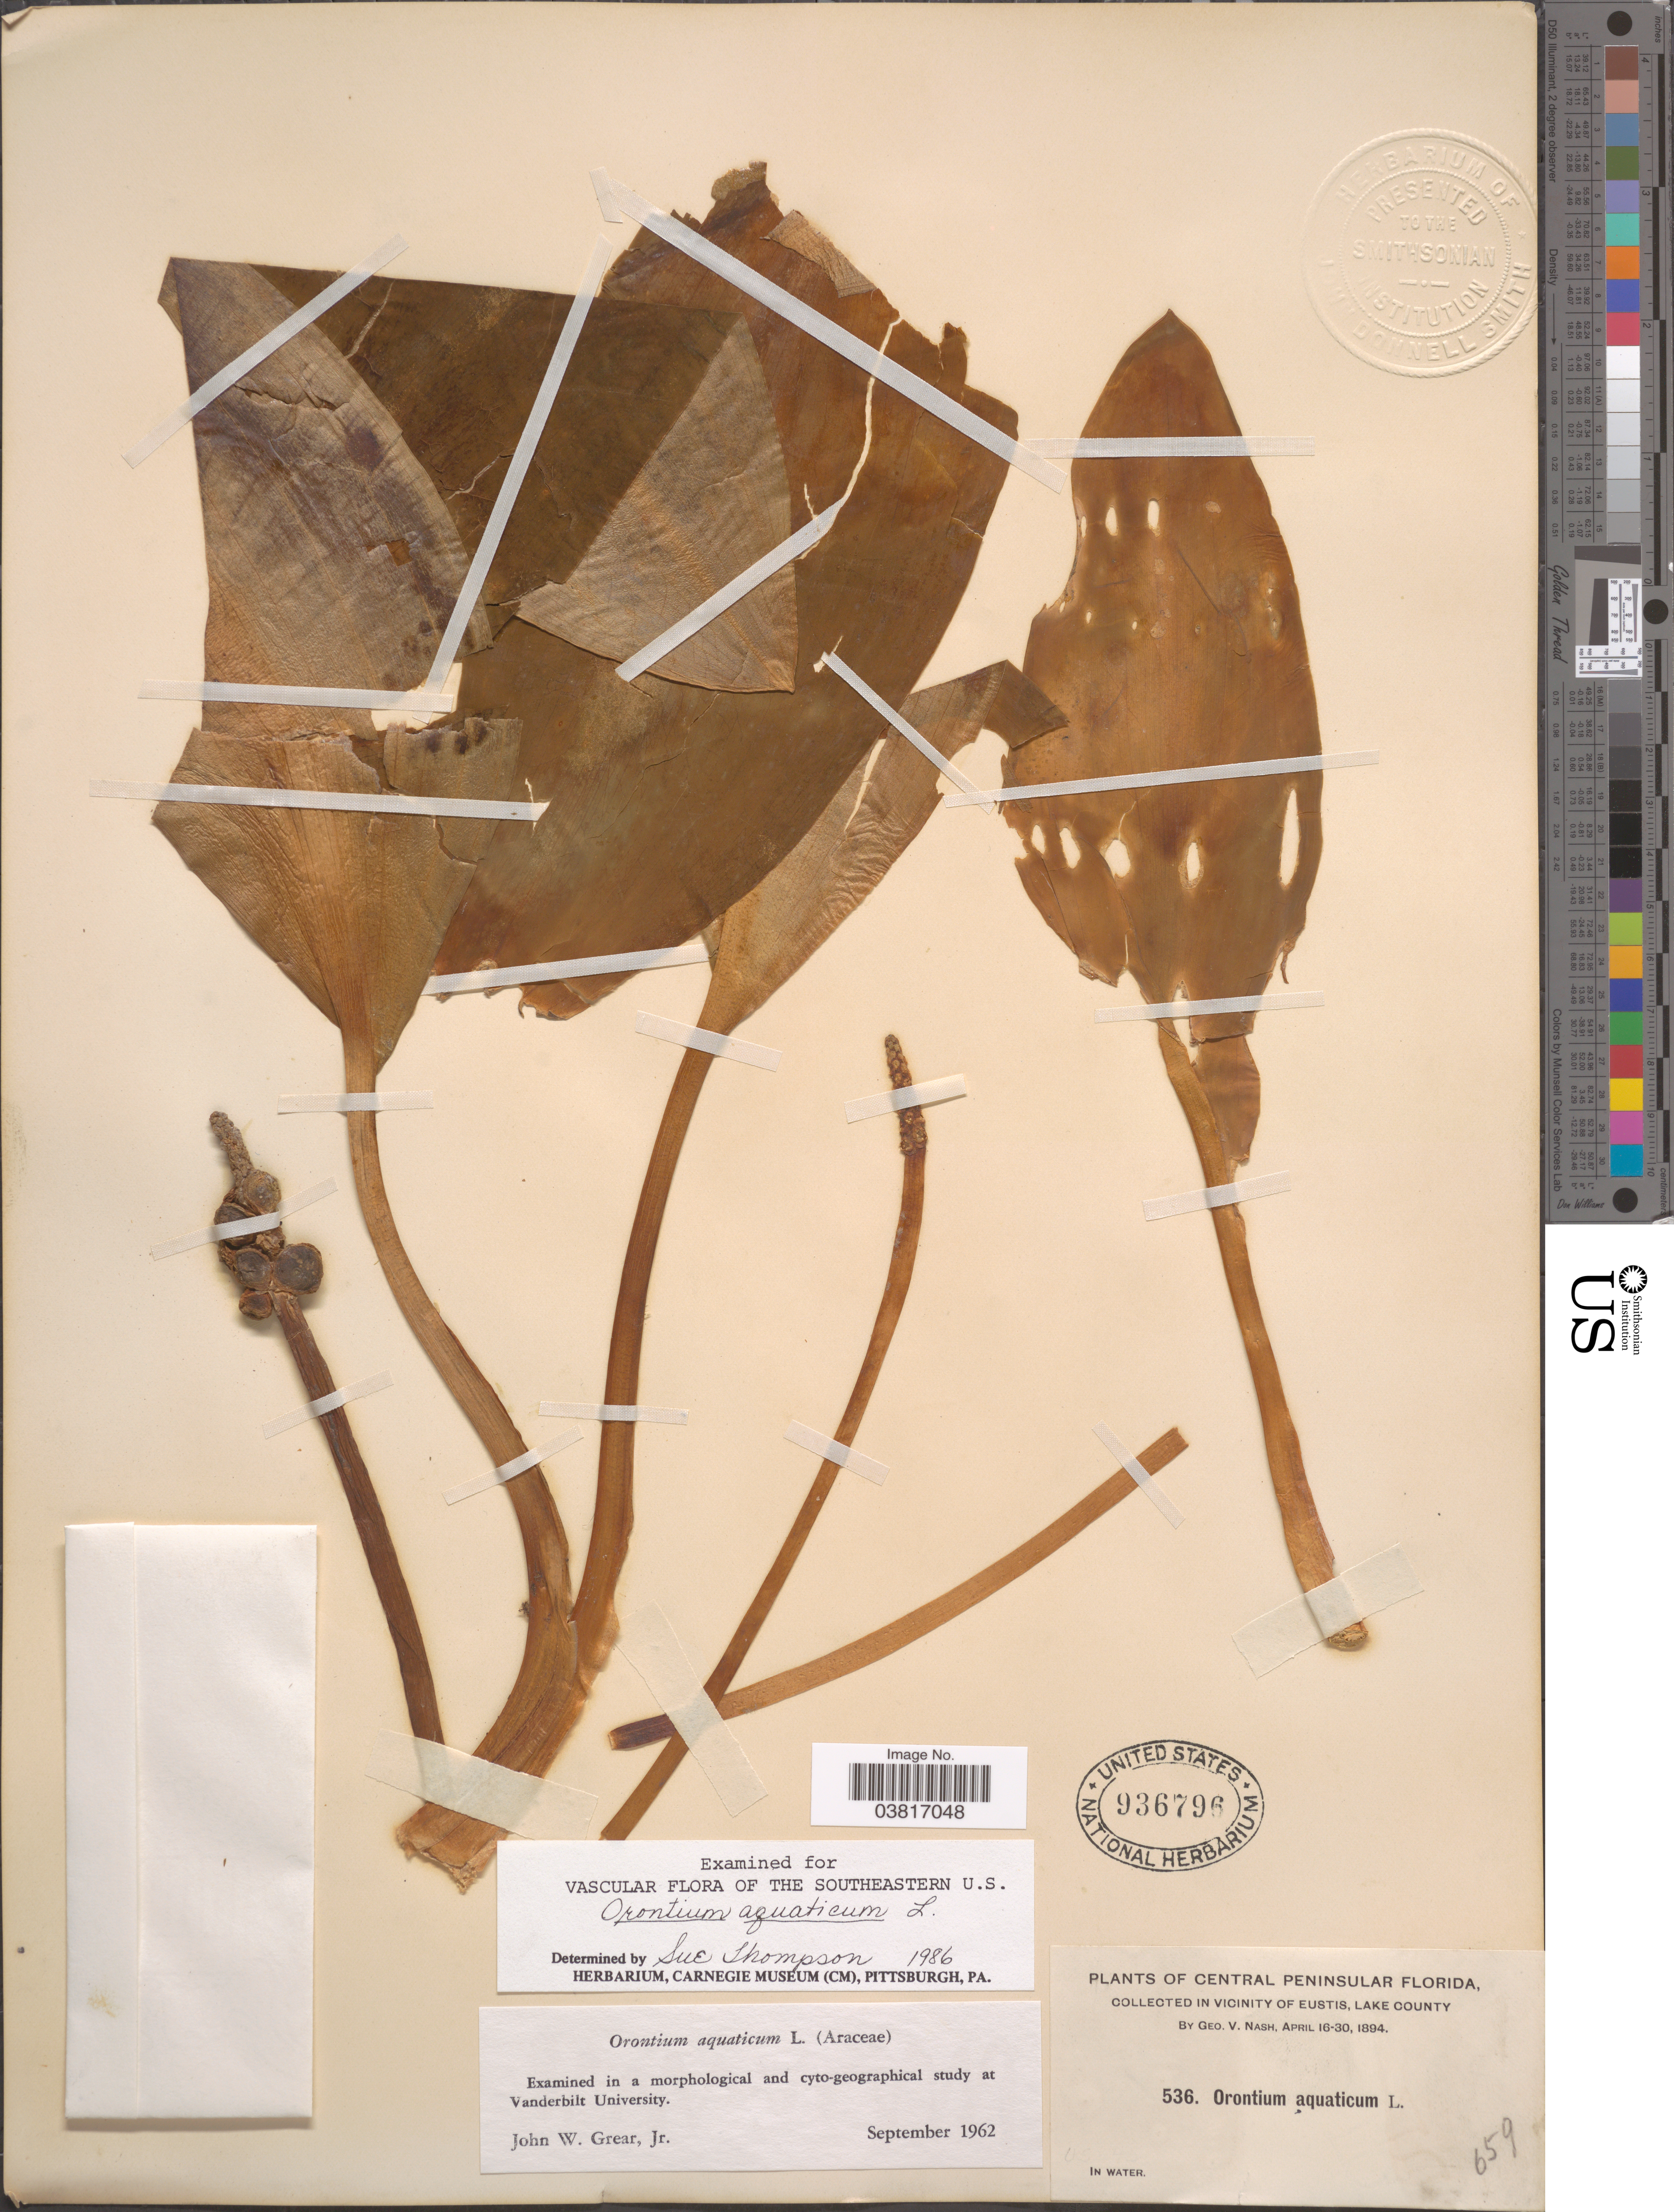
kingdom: Plantae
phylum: Tracheophyta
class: Liliopsida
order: Alismatales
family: Araceae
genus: Orontium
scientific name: Orontium aquaticum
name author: L.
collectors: G. V. Nash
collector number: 536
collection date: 1894-04-16/1894-04-30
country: United States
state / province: Florida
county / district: Lake County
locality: Central Peninsular. In vicinity of Eustis.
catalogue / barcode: US 936796